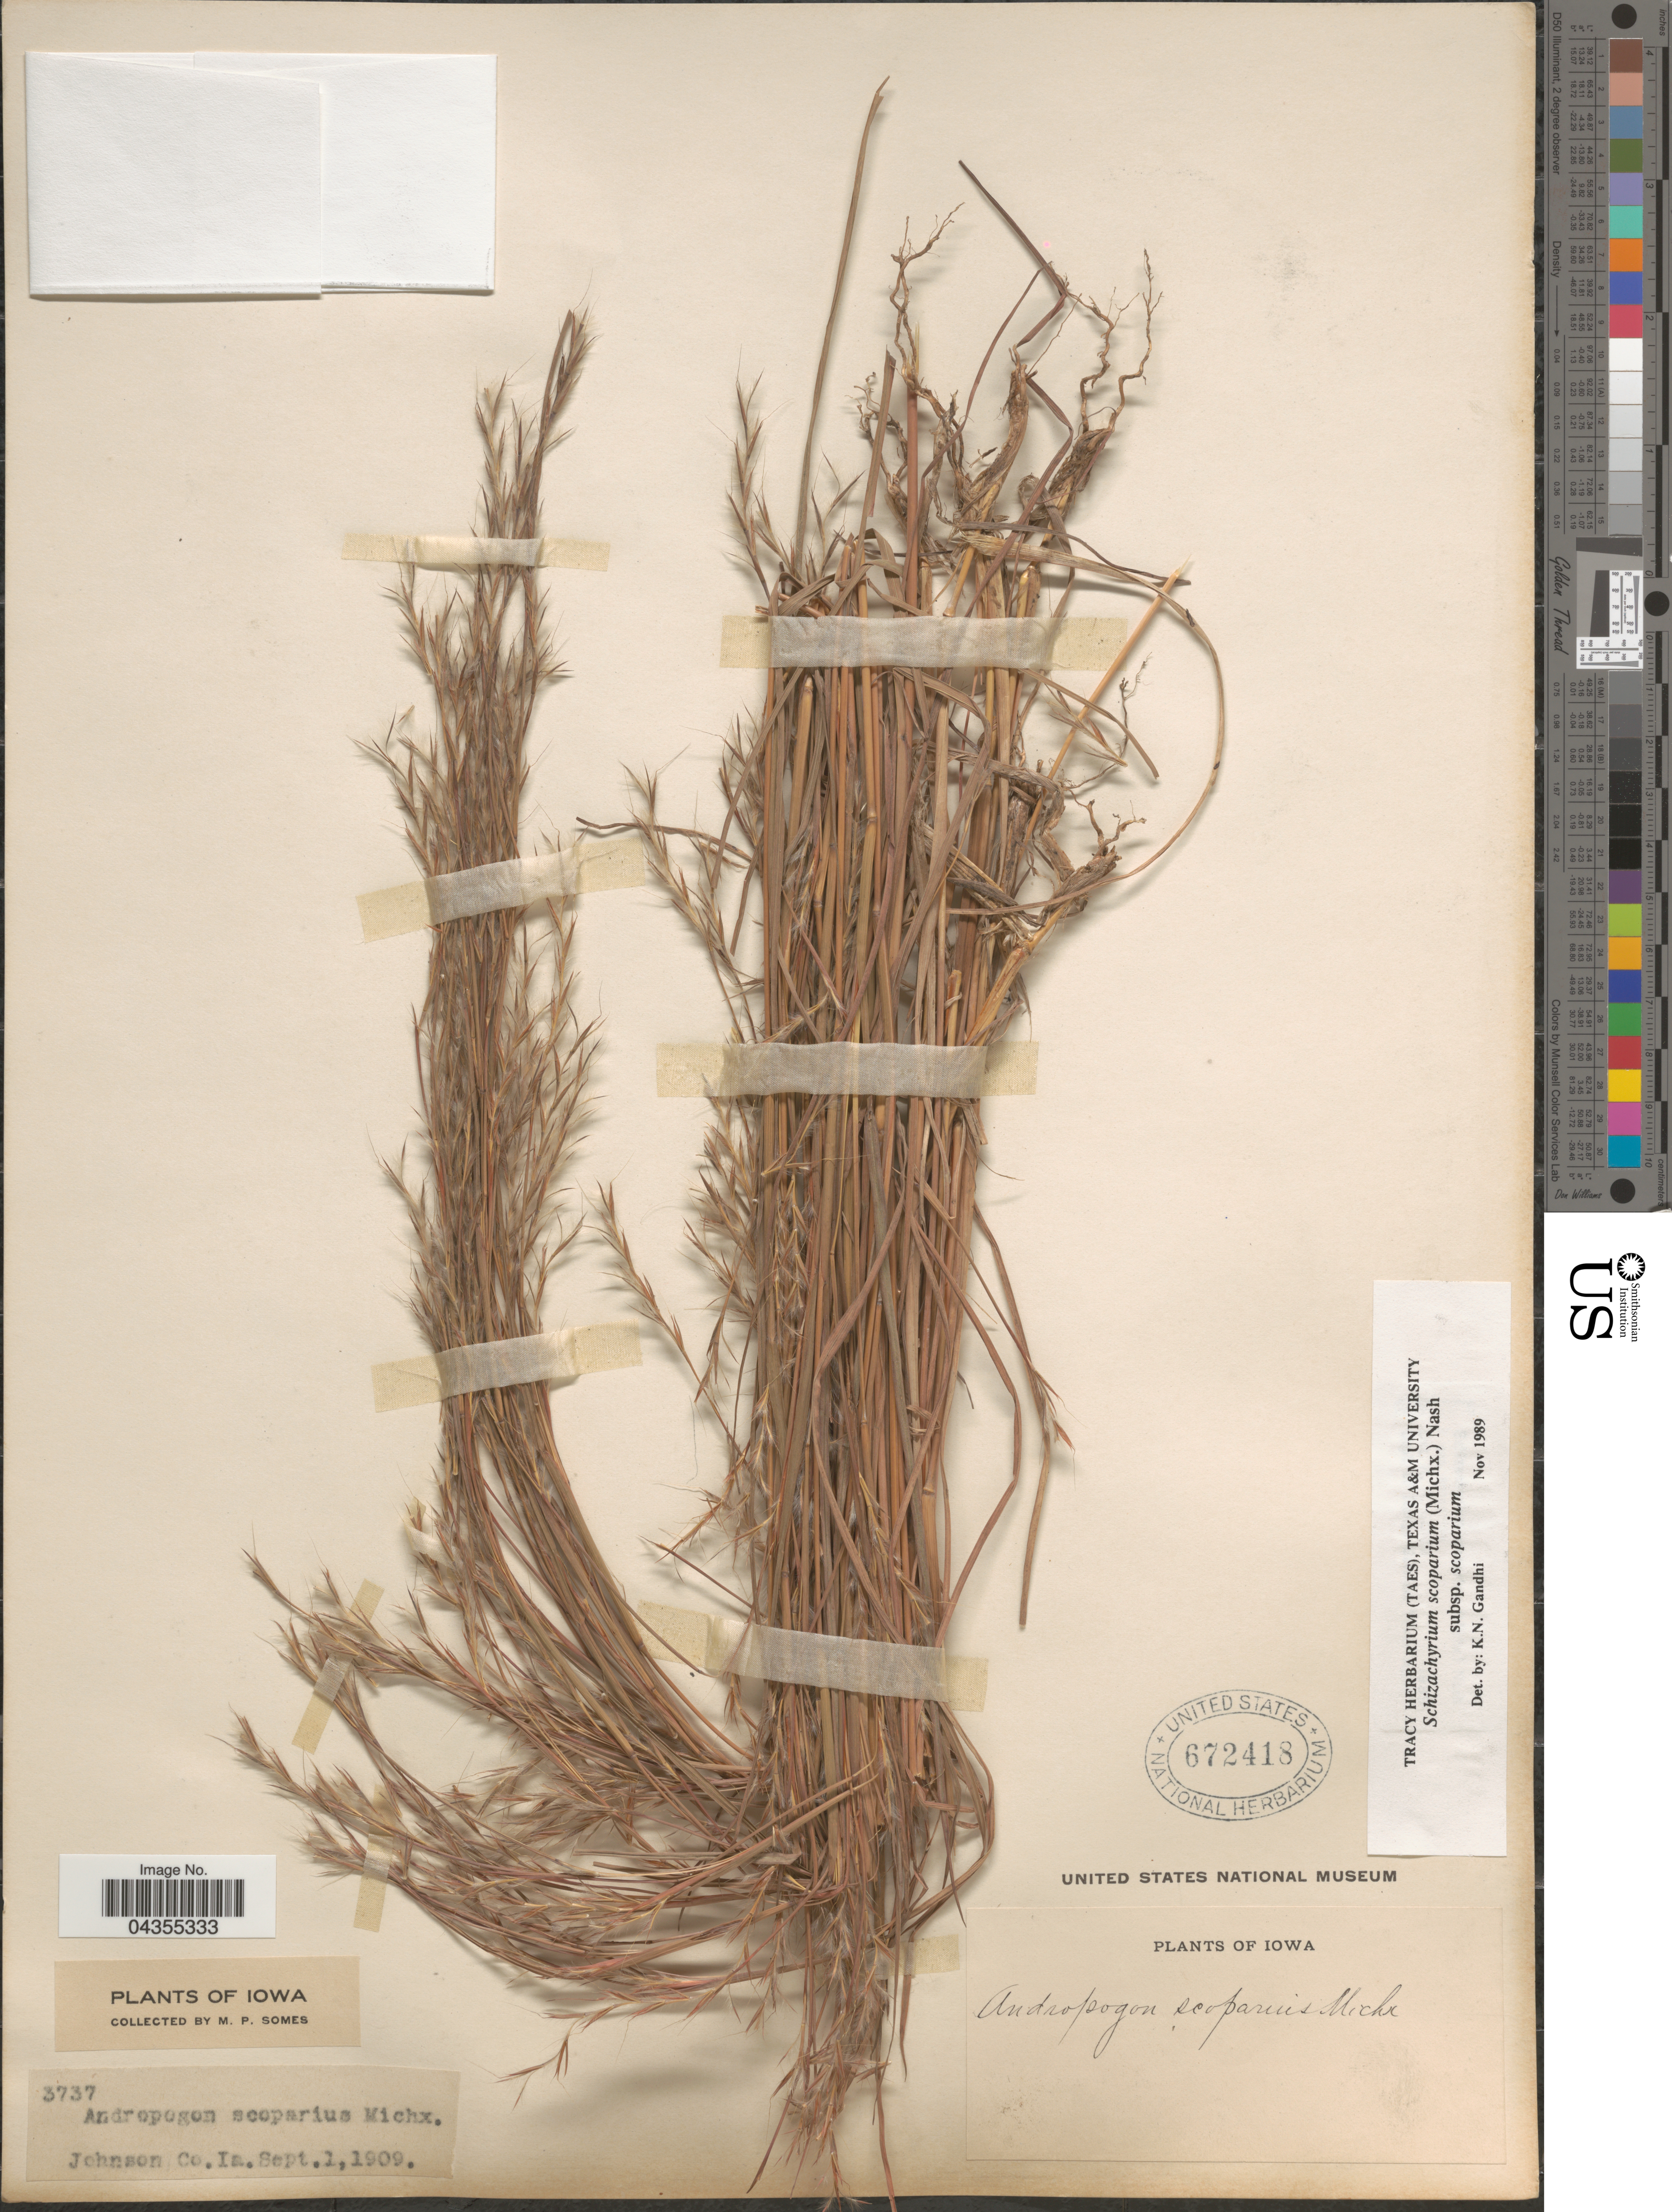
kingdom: Plantae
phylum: Tracheophyta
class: Liliopsida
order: Poales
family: Poaceae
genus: Schizachyrium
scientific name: Schizachyrium scoparium var. scoparium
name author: (Michx.) Nash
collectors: M. Somes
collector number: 3737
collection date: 1909-09-01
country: United States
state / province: Iowa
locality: Johnson Co.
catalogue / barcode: US 672418